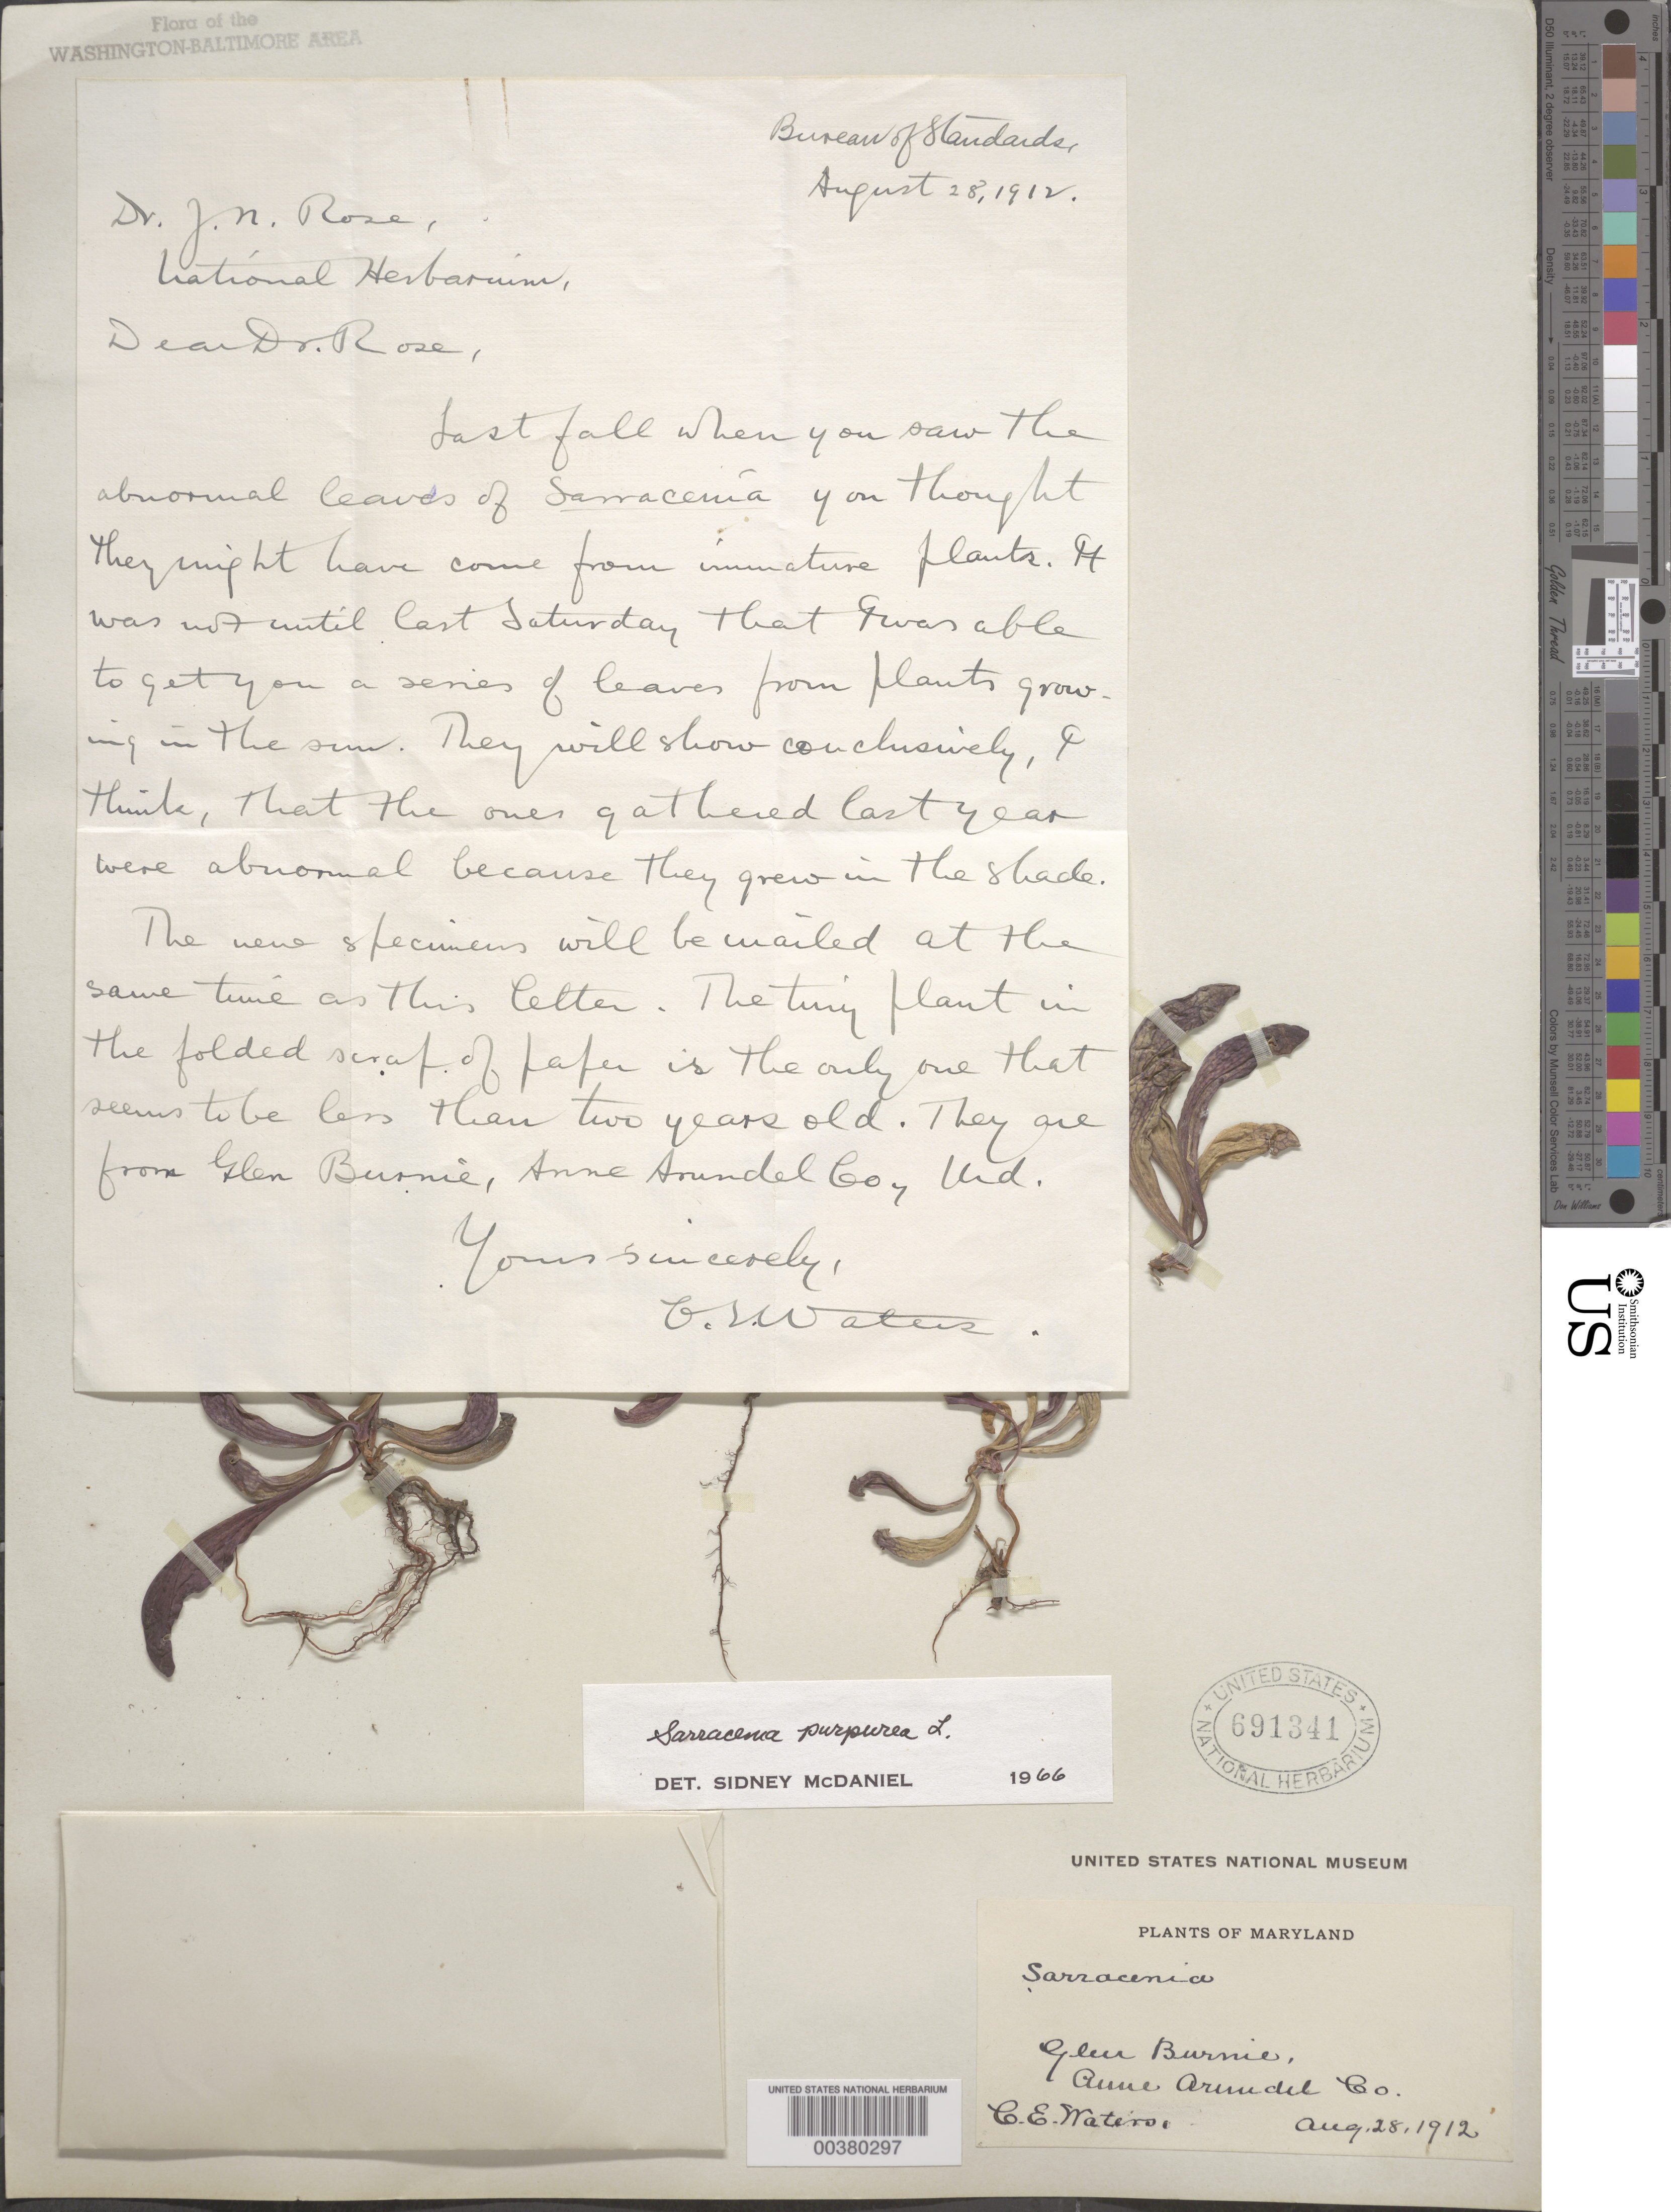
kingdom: Plantae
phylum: Tracheophyta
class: Magnoliopsida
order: Ericales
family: Sarraceniaceae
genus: Sarracenia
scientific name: Sarracenia purpurea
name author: L.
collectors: C. Waters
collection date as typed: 28 Aug 1912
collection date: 1912-08-28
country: United States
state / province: Maryland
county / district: Anne Arundel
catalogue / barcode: US 691341